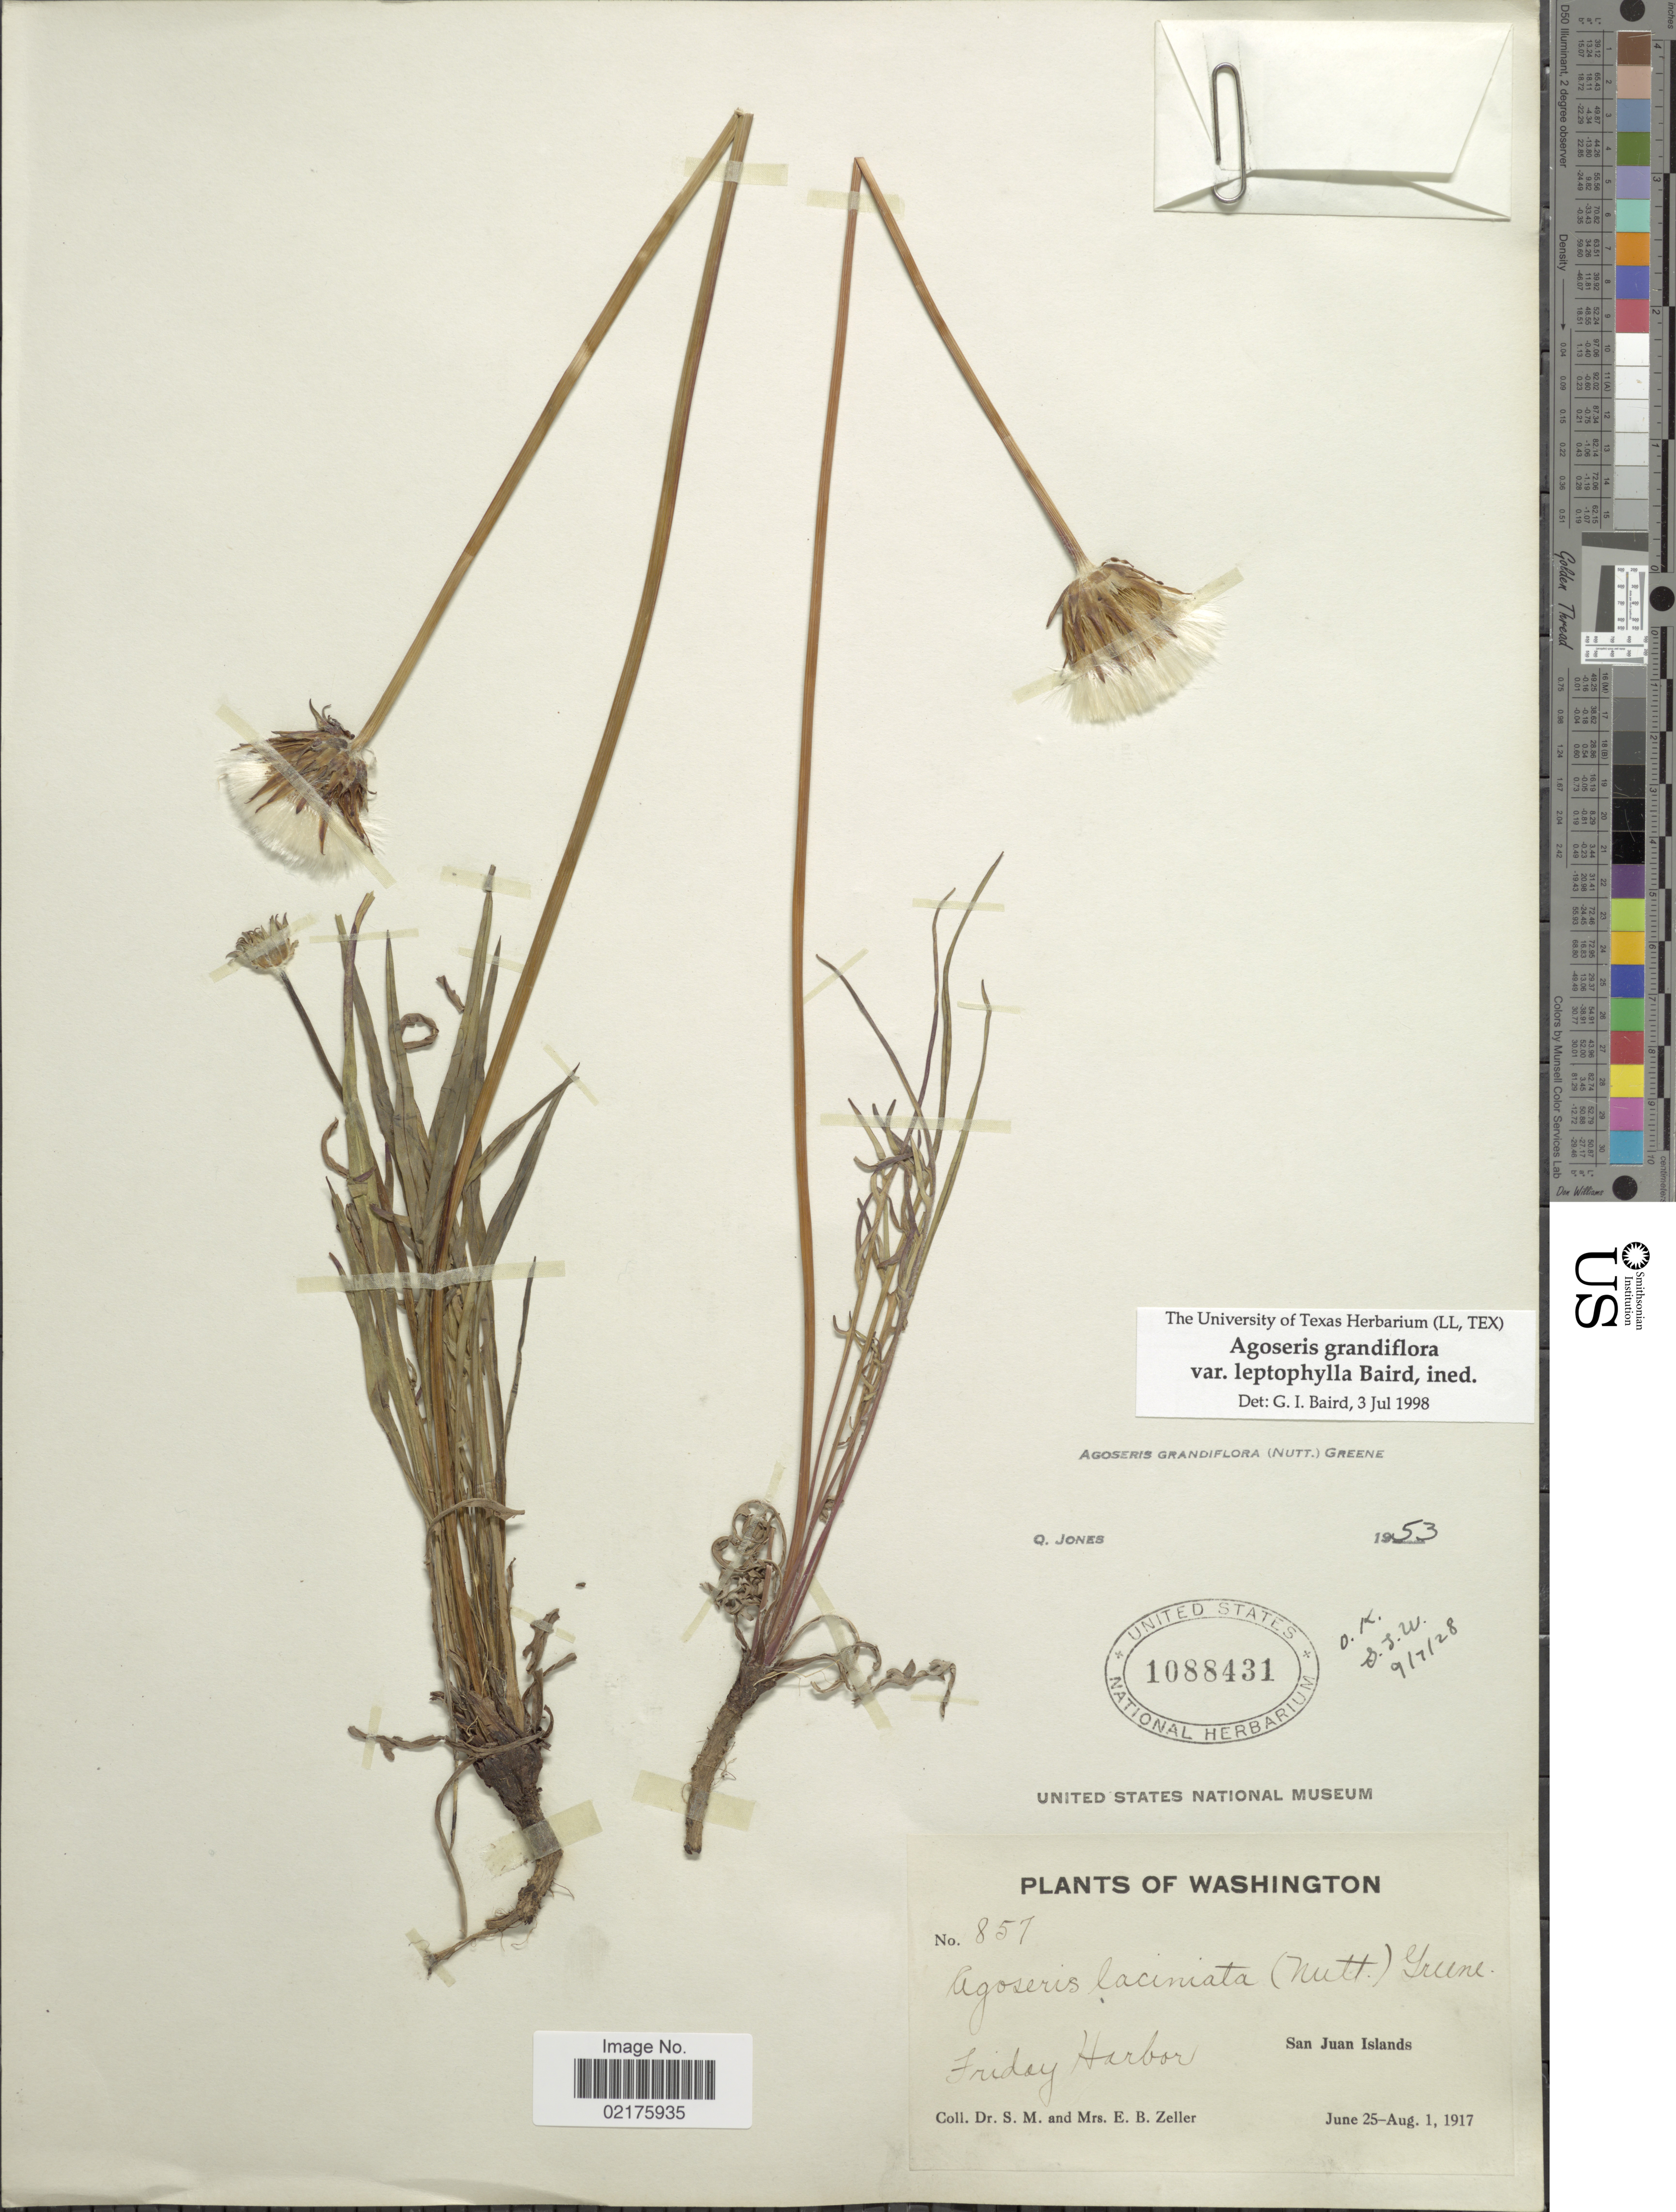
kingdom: Plantae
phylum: Tracheophyta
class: Magnoliopsida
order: Asterales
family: Asteraceae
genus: Agoseris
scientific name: Agoseris grandiflora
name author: (Nutt.) Greene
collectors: S. Zeller & E. Zeller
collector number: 857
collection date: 1917-06-25/1917-08-01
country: United States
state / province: Washington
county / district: San Juan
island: San Juan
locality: Friday Harbor, San Juan Islands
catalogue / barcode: US 1088431